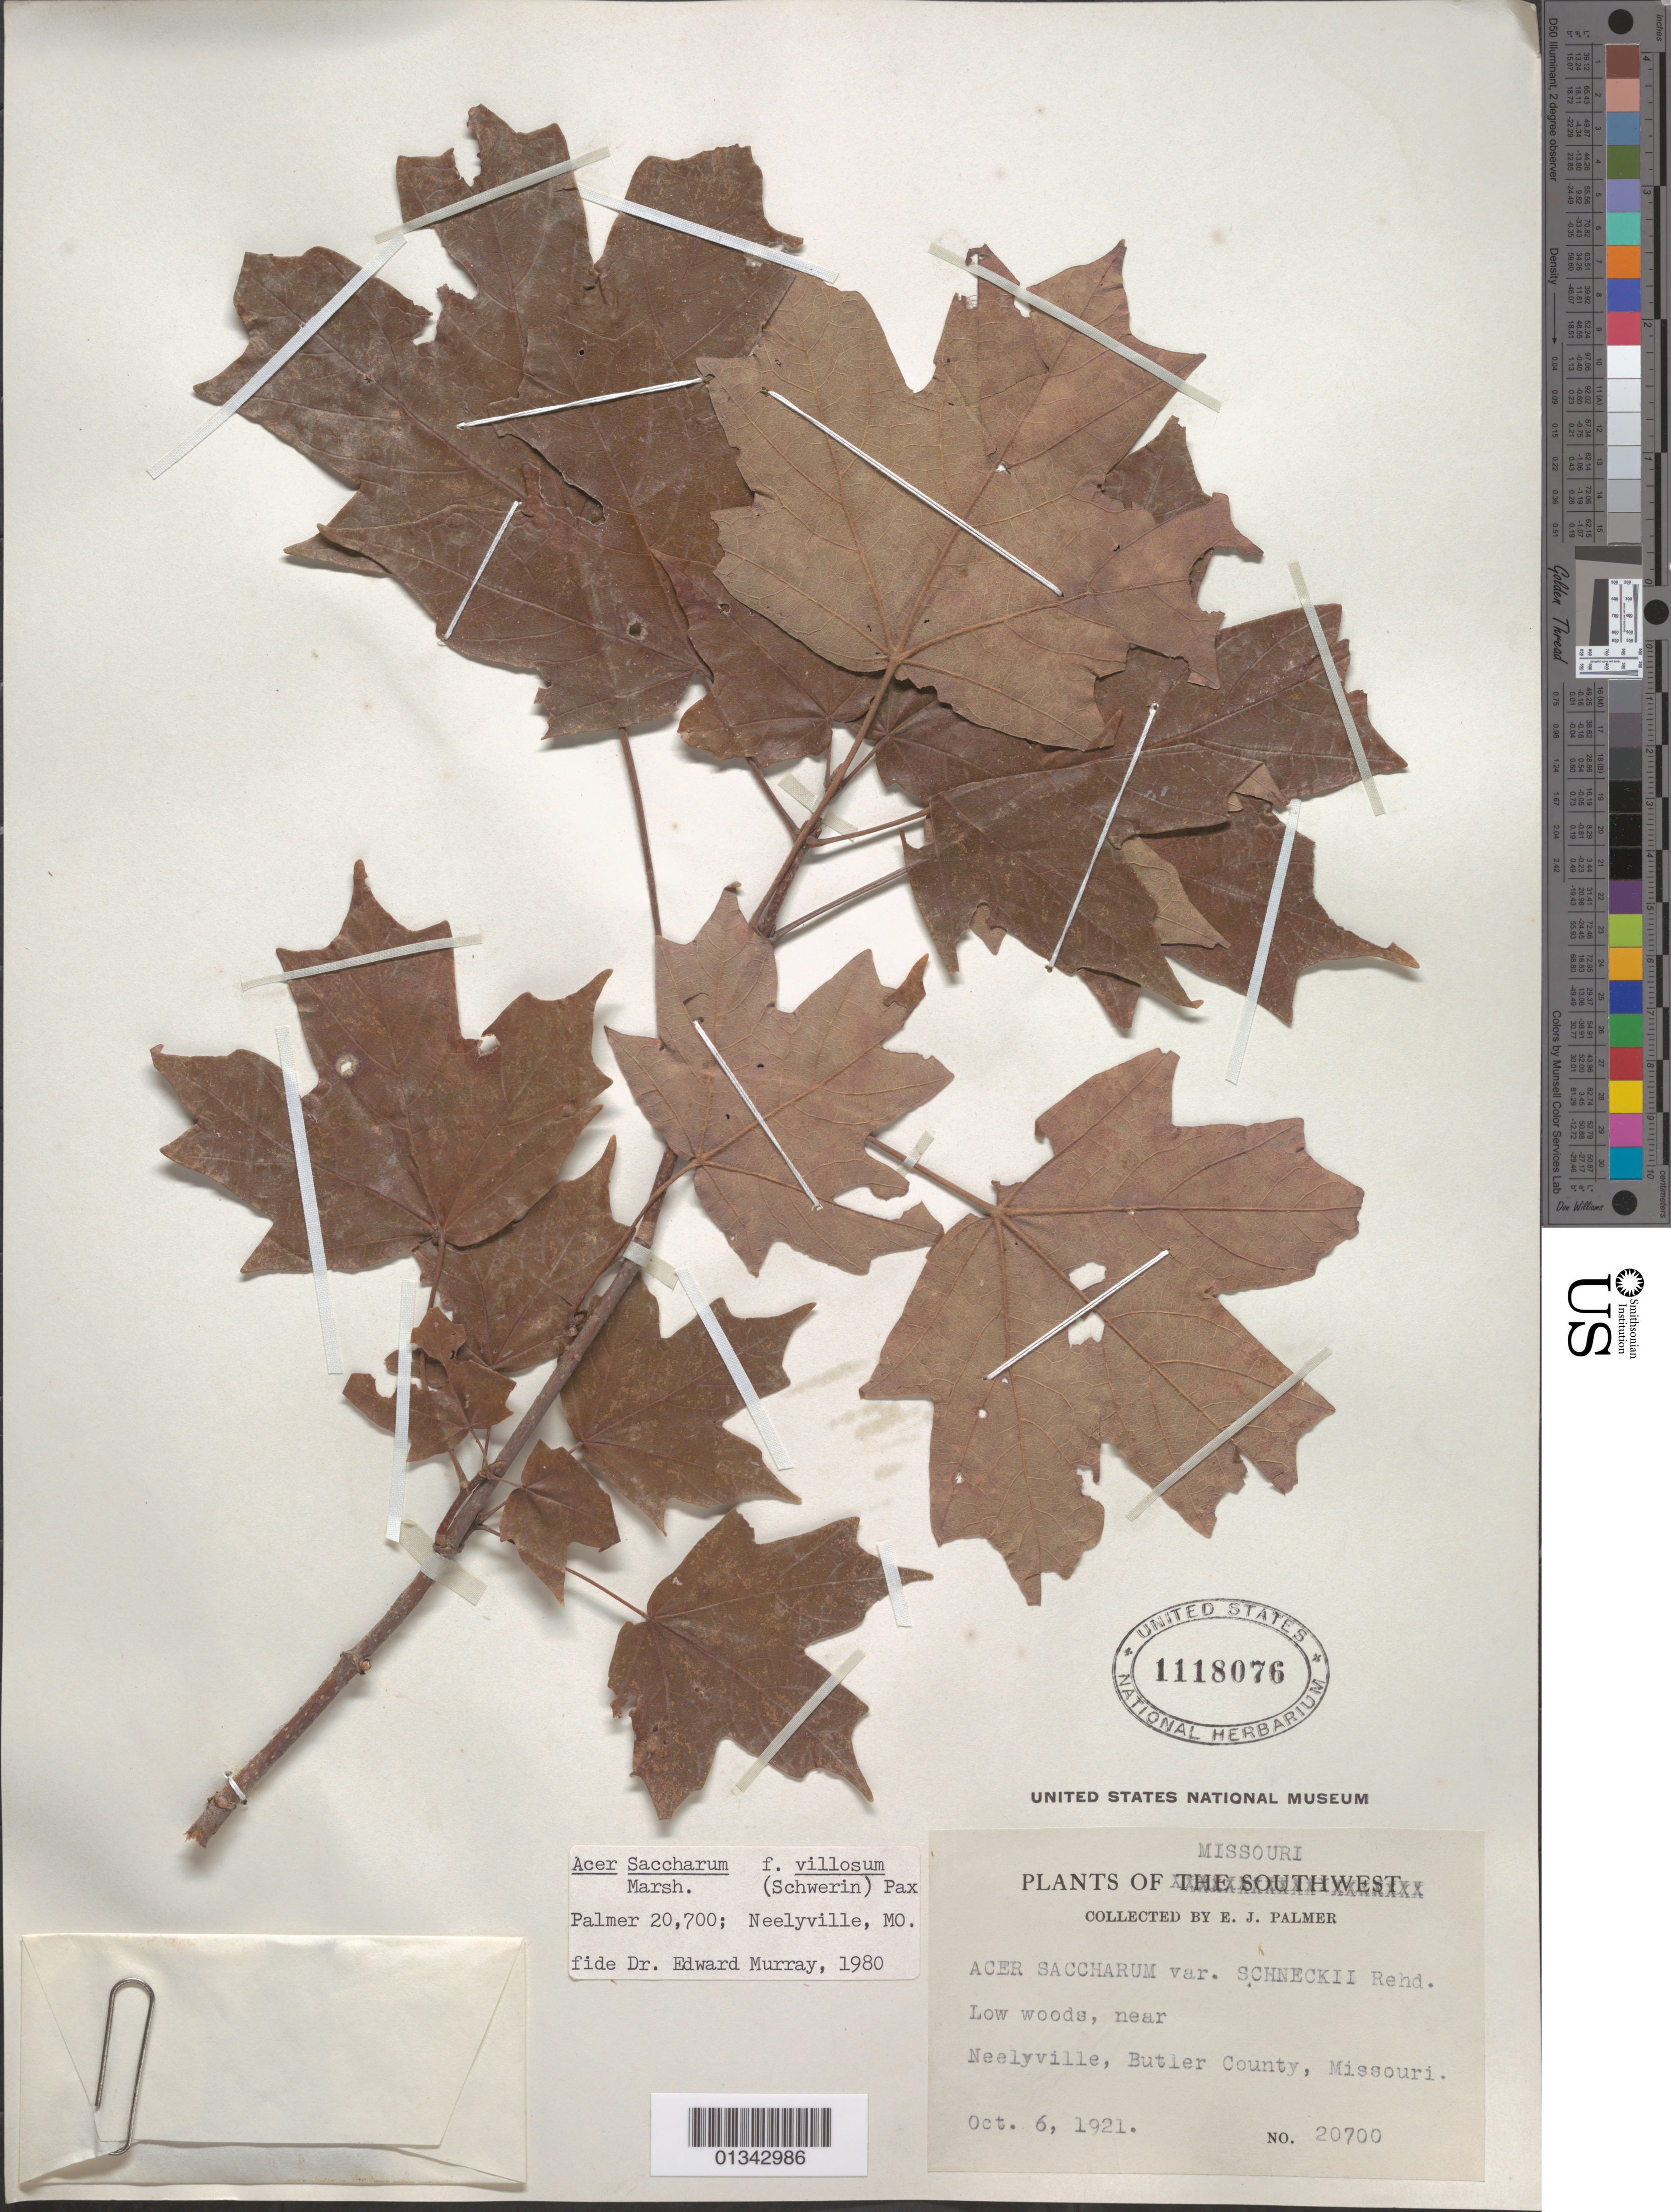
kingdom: Plantae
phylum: Tracheophyta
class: Magnoliopsida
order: Sapindales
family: Sapindaceae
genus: Acer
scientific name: Acer saccharum f. villosum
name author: (Schwer.) Pax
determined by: Murray, Edward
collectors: E. J. Palmer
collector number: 20700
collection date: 1921-10-06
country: United States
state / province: Missouri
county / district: Butler County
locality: Butler County, near Neelyville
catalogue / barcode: US 1118076